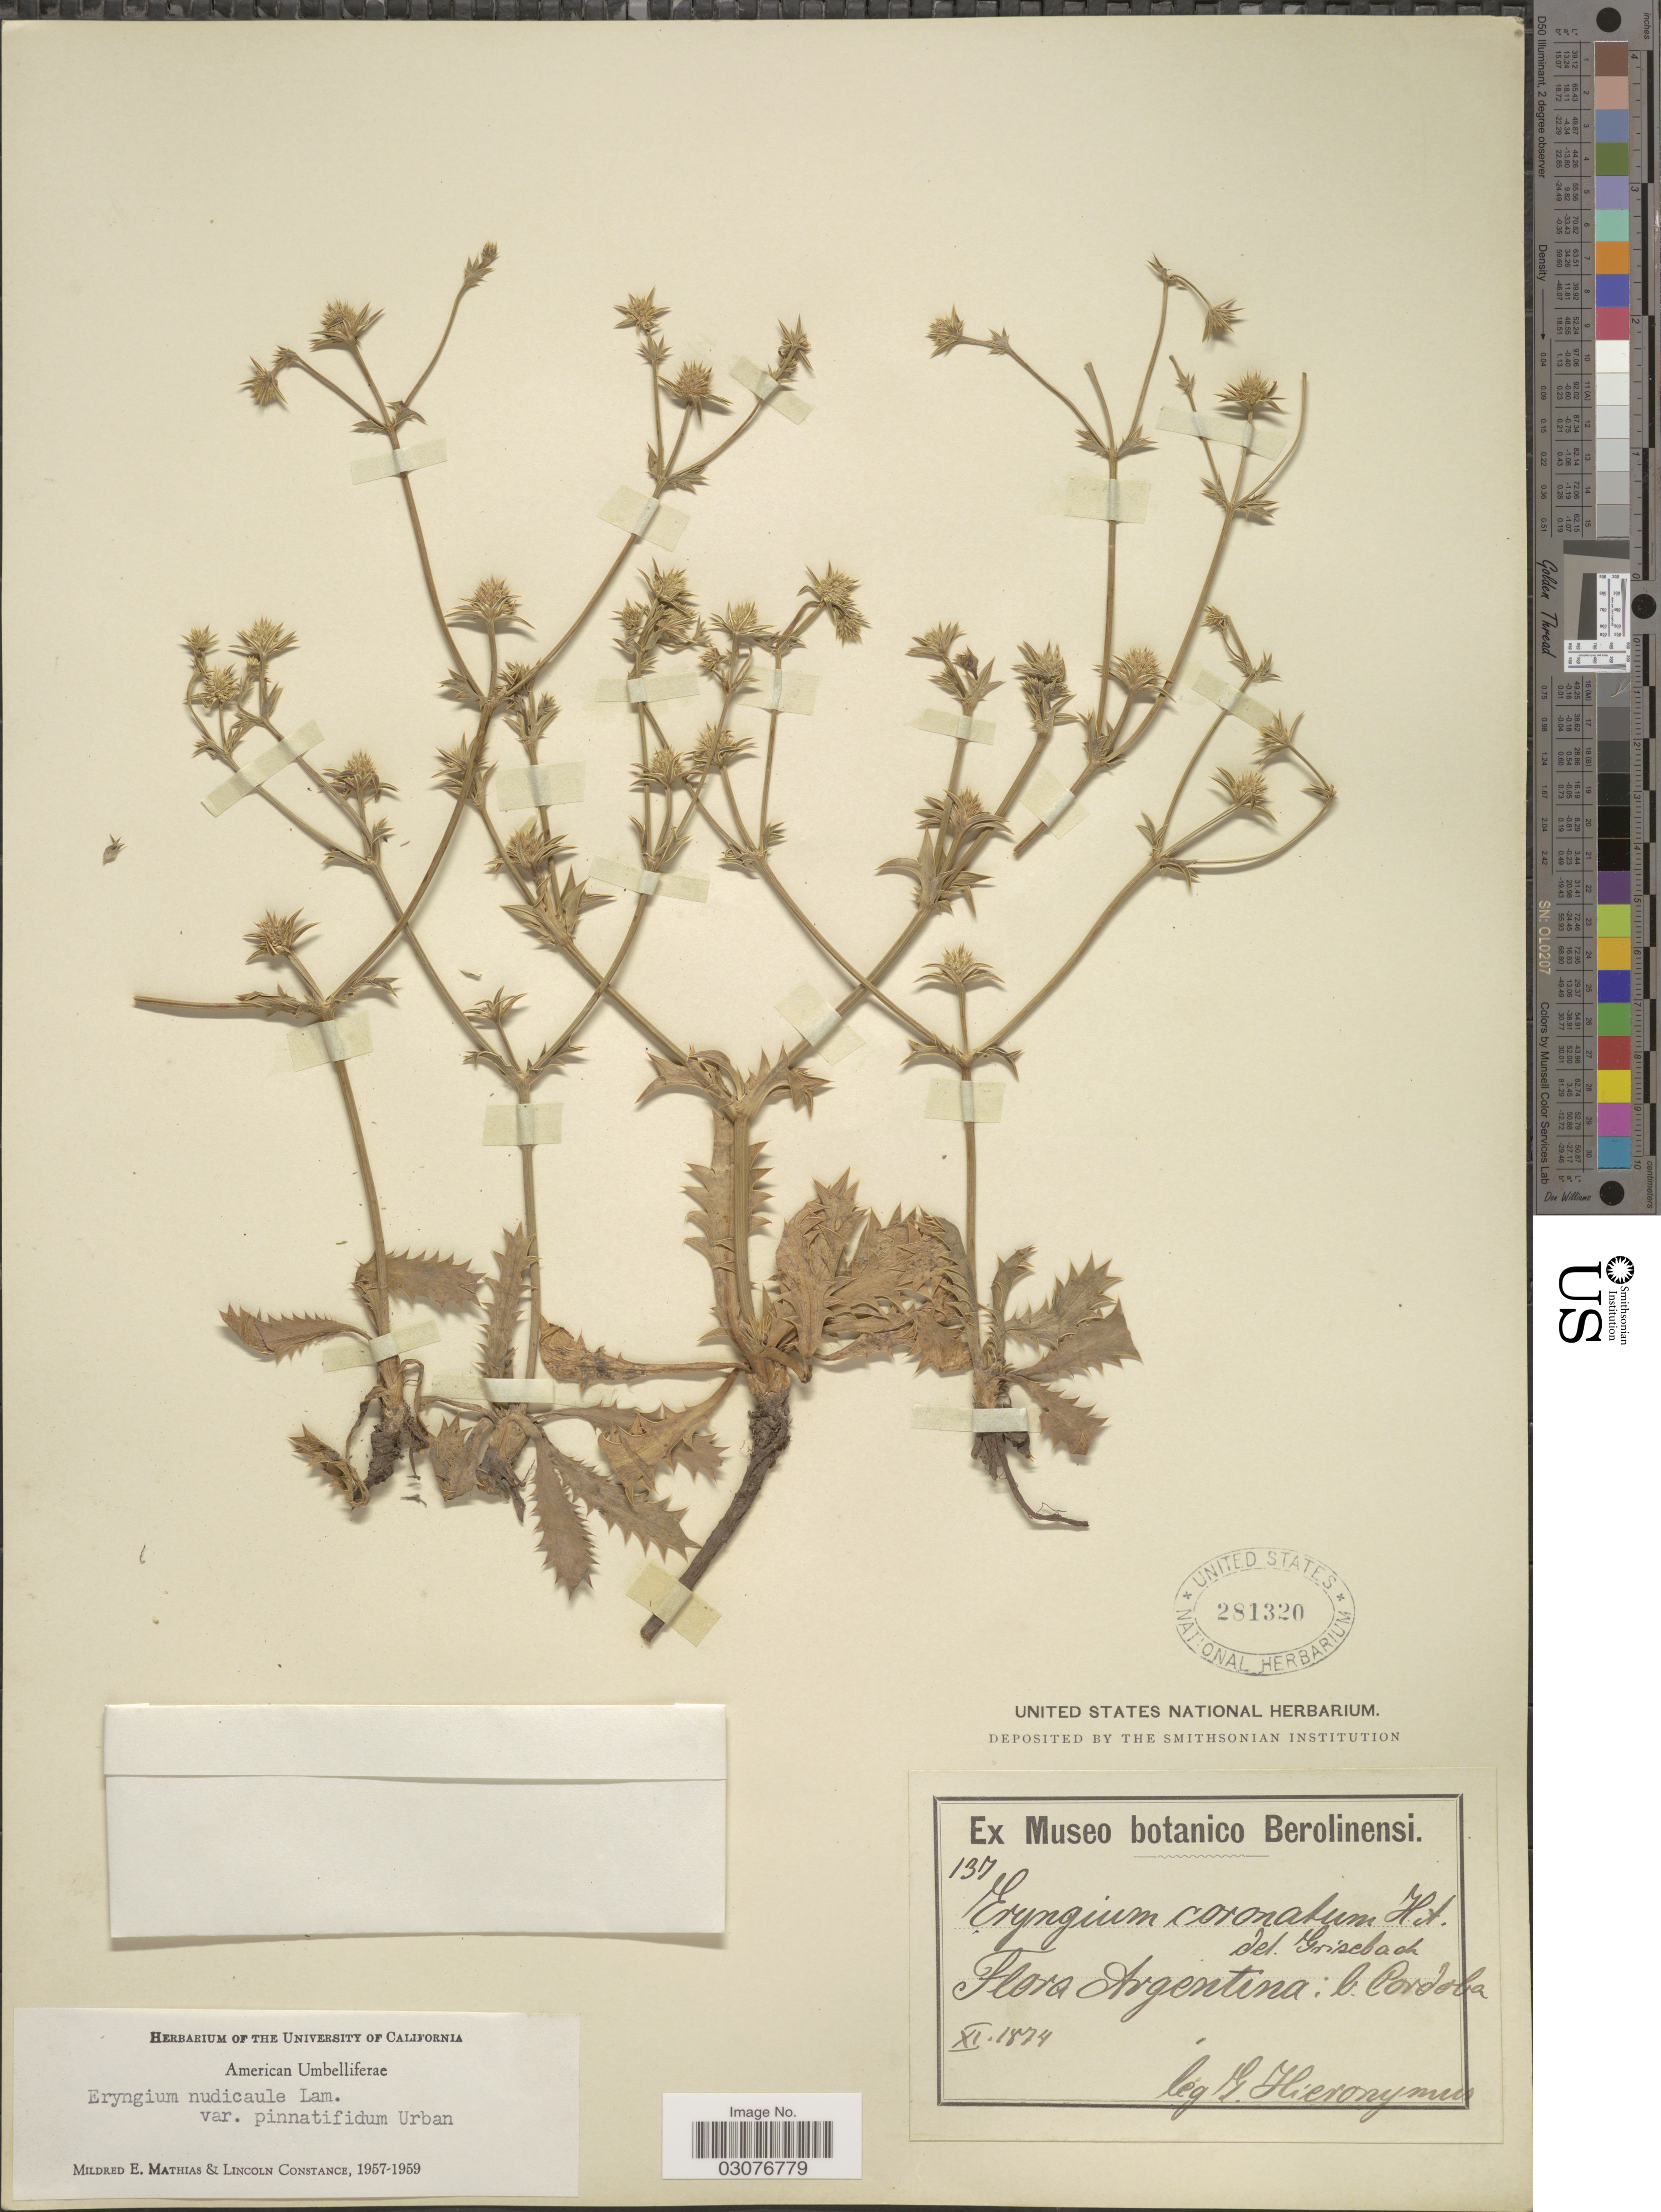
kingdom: Plantae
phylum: Tracheophyta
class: Magnoliopsida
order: Apiales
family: Apiaceae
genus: Eryngium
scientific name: Eryngium nudicaule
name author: Lam.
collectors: -. Hieronymus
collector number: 137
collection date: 1874-11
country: Argentina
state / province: Cordoba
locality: B. Cordoba.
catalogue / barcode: US 281320